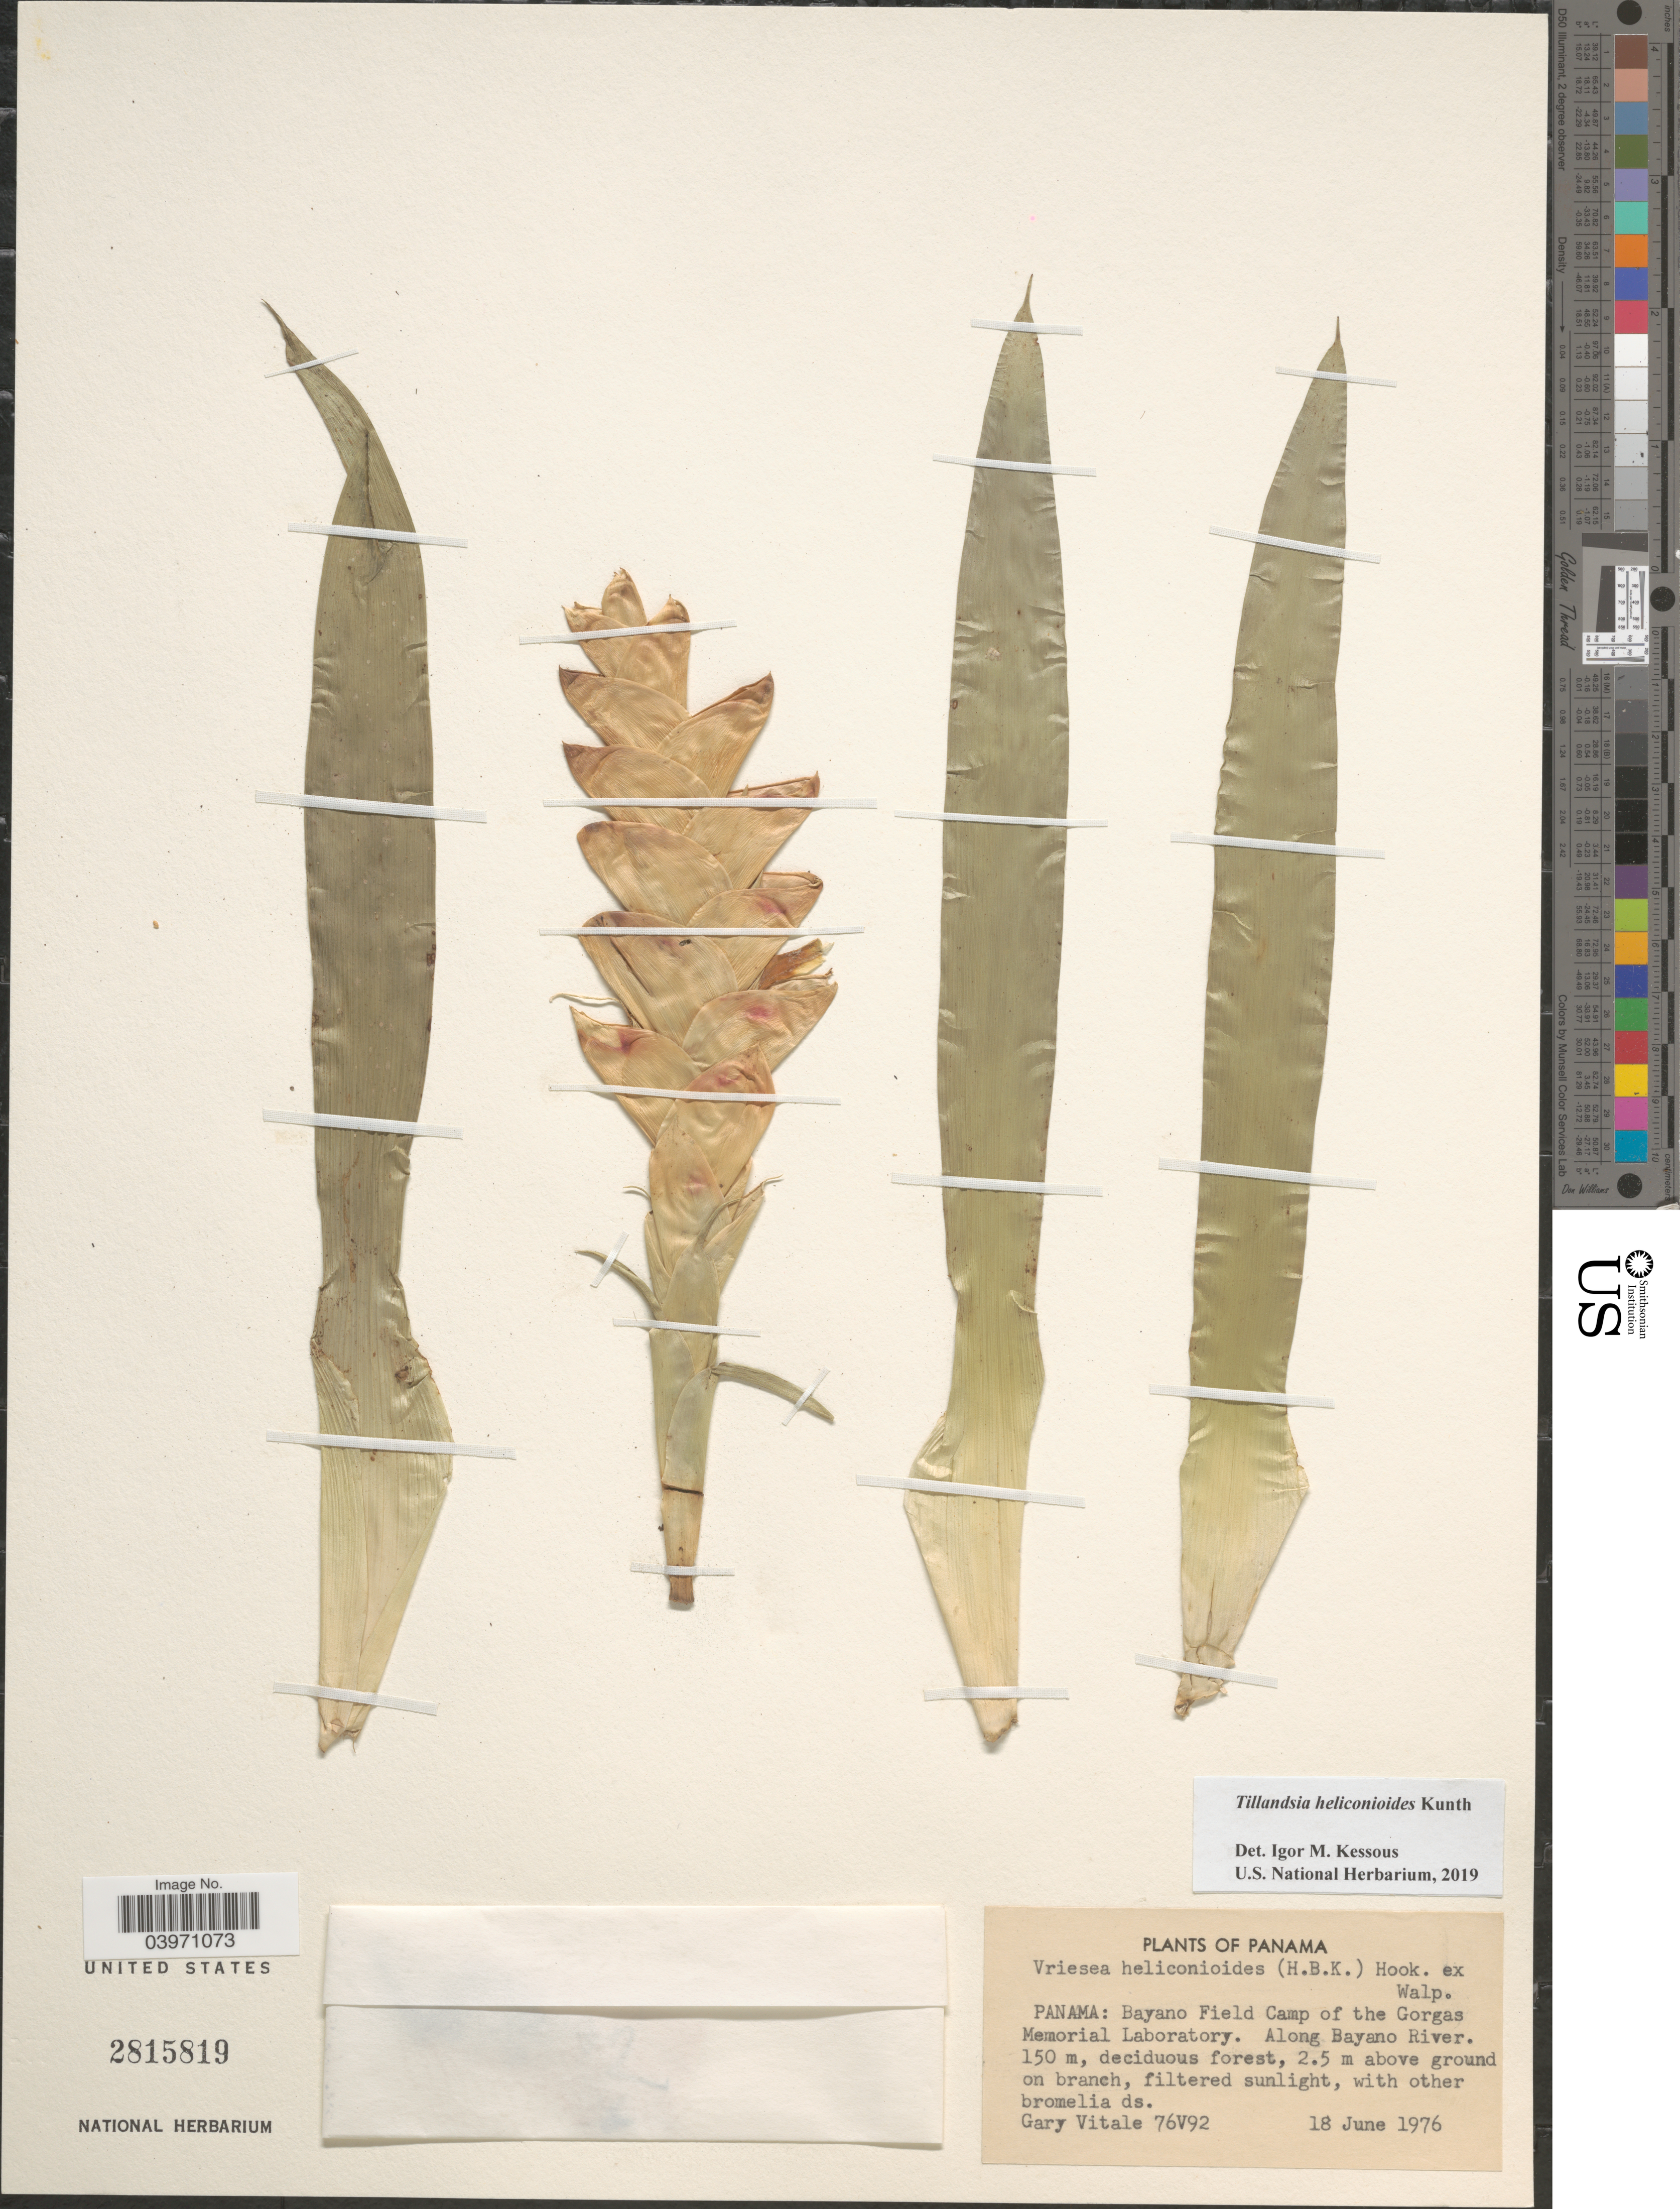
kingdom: Plantae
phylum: Tracheophyta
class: Liliopsida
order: Poales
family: Bromeliaceae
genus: Tillandsia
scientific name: Tillandsia heliconioides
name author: Kunth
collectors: G. Vitale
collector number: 76V92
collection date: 1976-06-18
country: Panama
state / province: Panamá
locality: Bayano Field Camp of the Gorgas Memorial Laboratory. Along Bayano River.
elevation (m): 150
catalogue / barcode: US 2815819